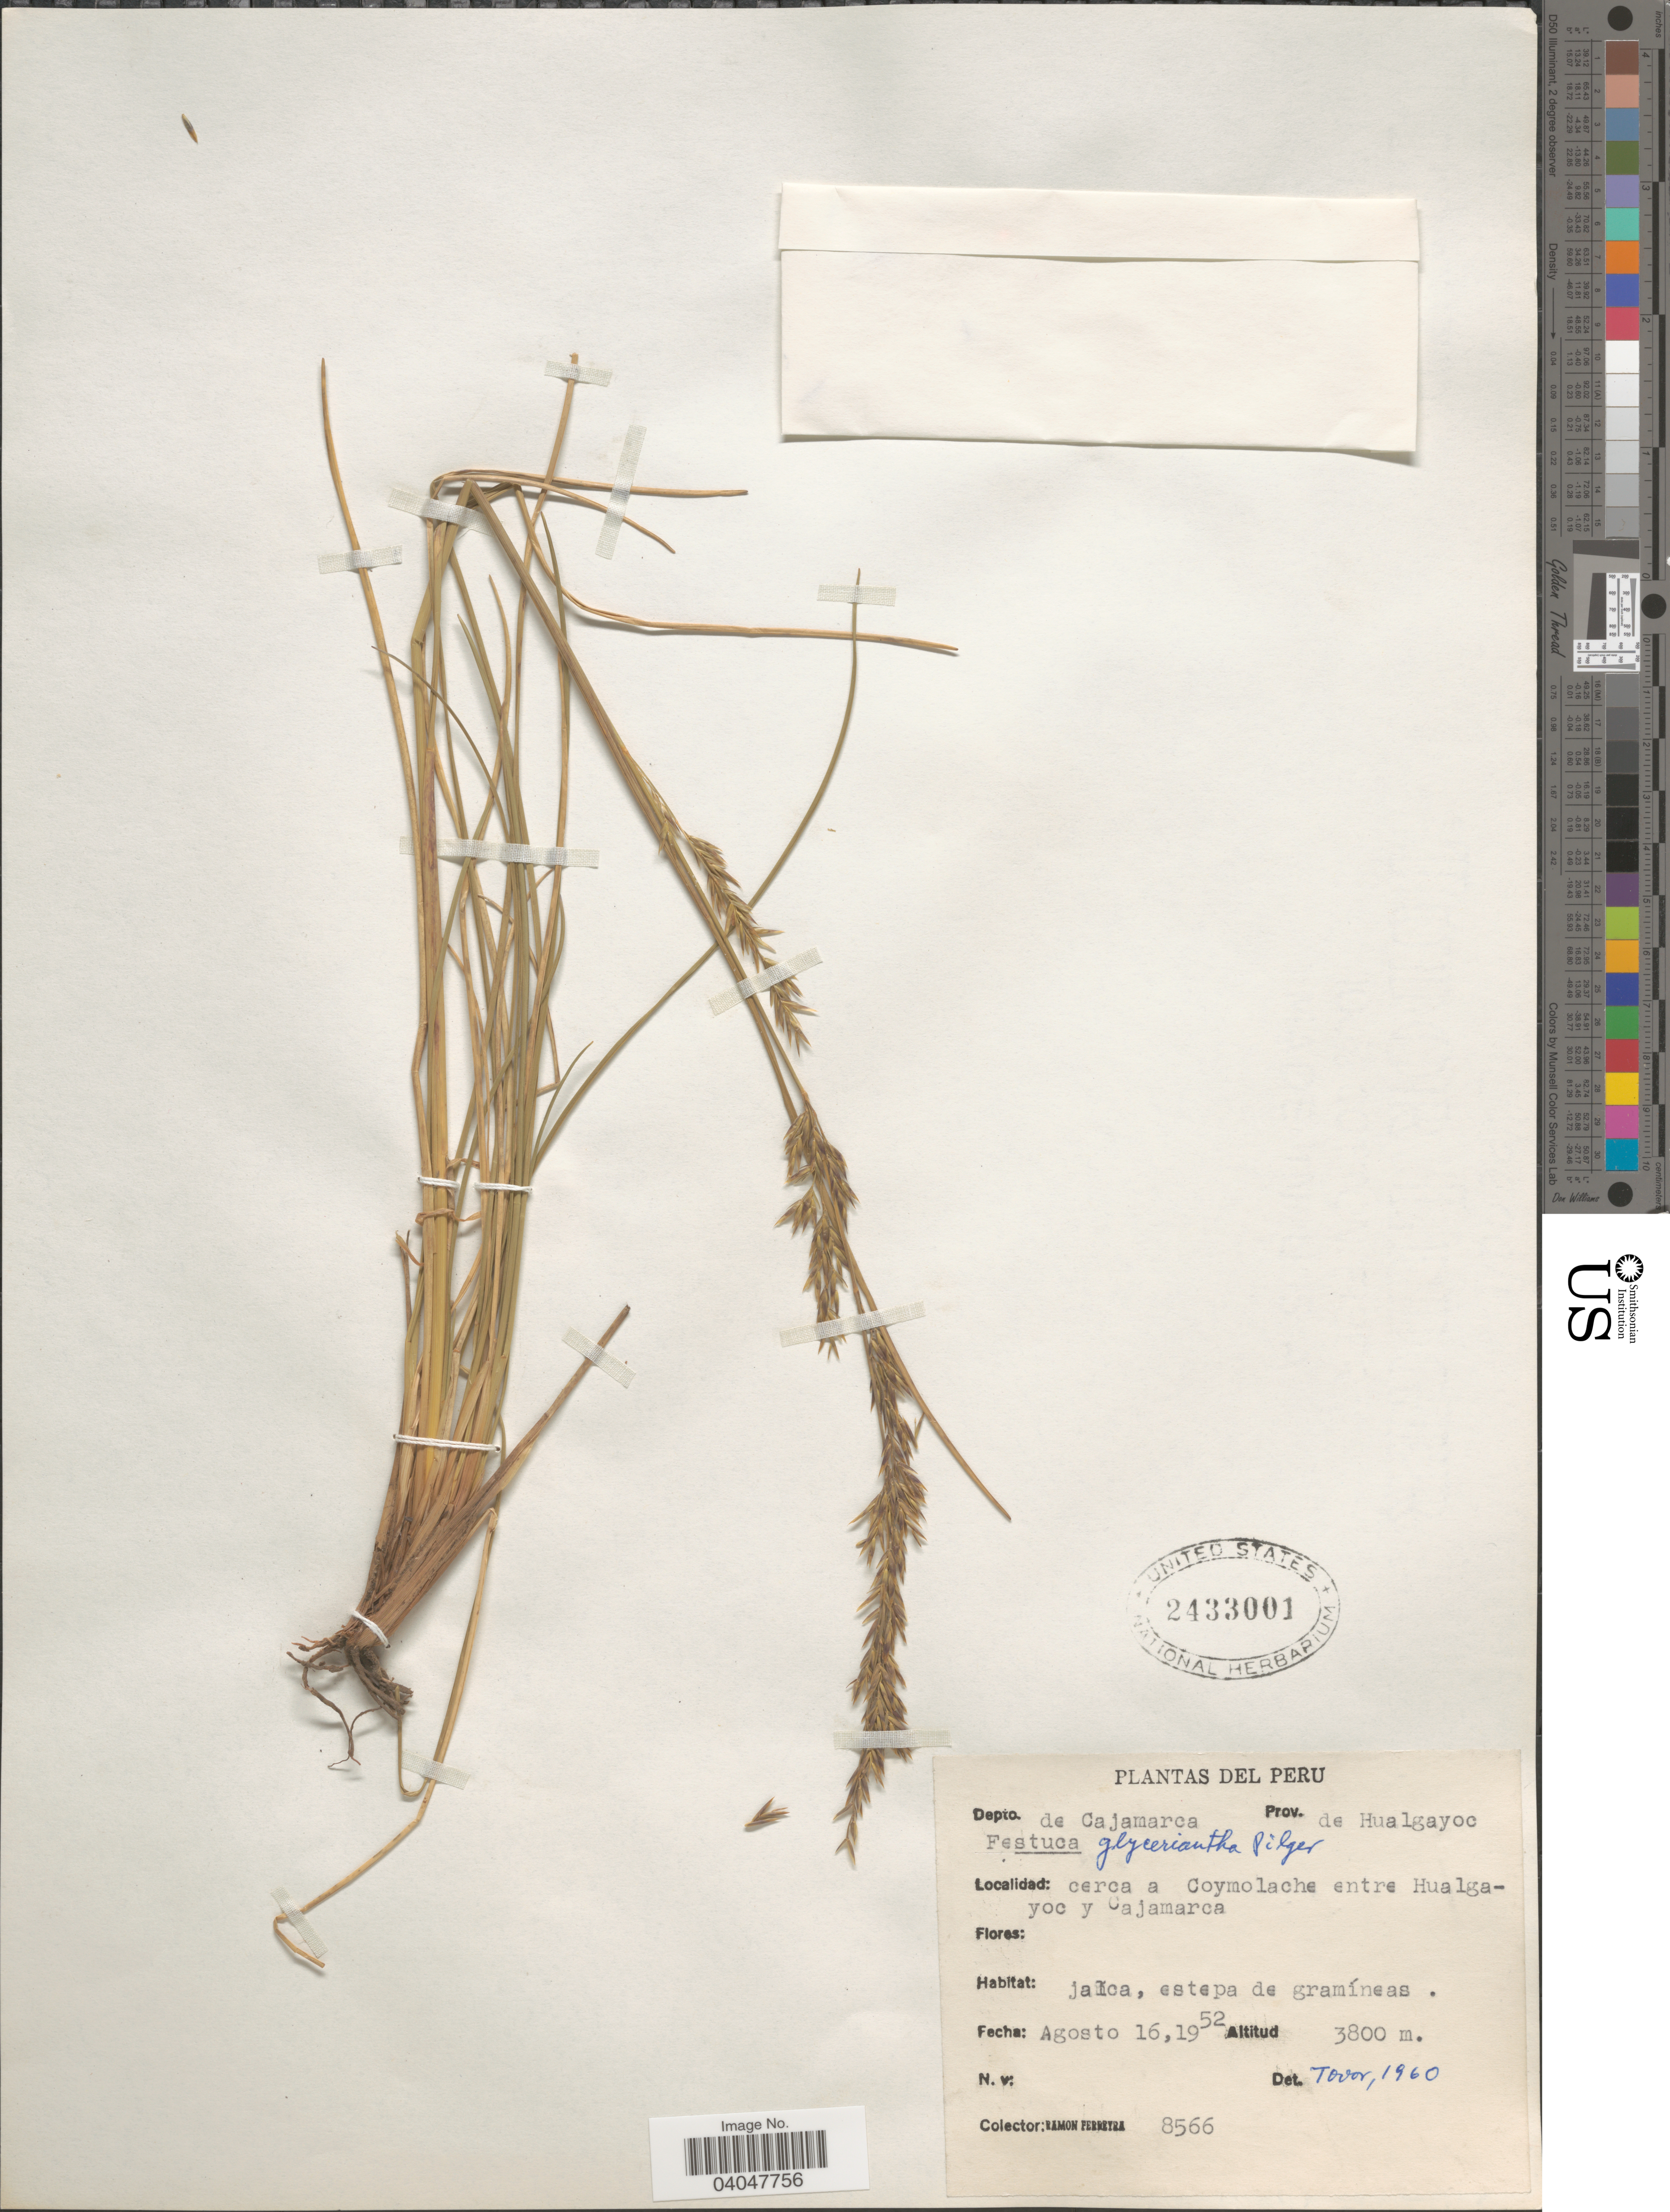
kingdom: Plantae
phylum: Tracheophyta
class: Liliopsida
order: Poales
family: Poaceae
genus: Festuca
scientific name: Festuca glyceriantha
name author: Pilg.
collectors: R. A. Ferreyra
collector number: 8566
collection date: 1952-08-16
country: Peru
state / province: Cajamarca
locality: Depto. de Cajamarca. Prov. de Hualgayoc. Cerca a Coymolacha entre Hualgayoc y Cajamarca.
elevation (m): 3800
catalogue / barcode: US 2433001